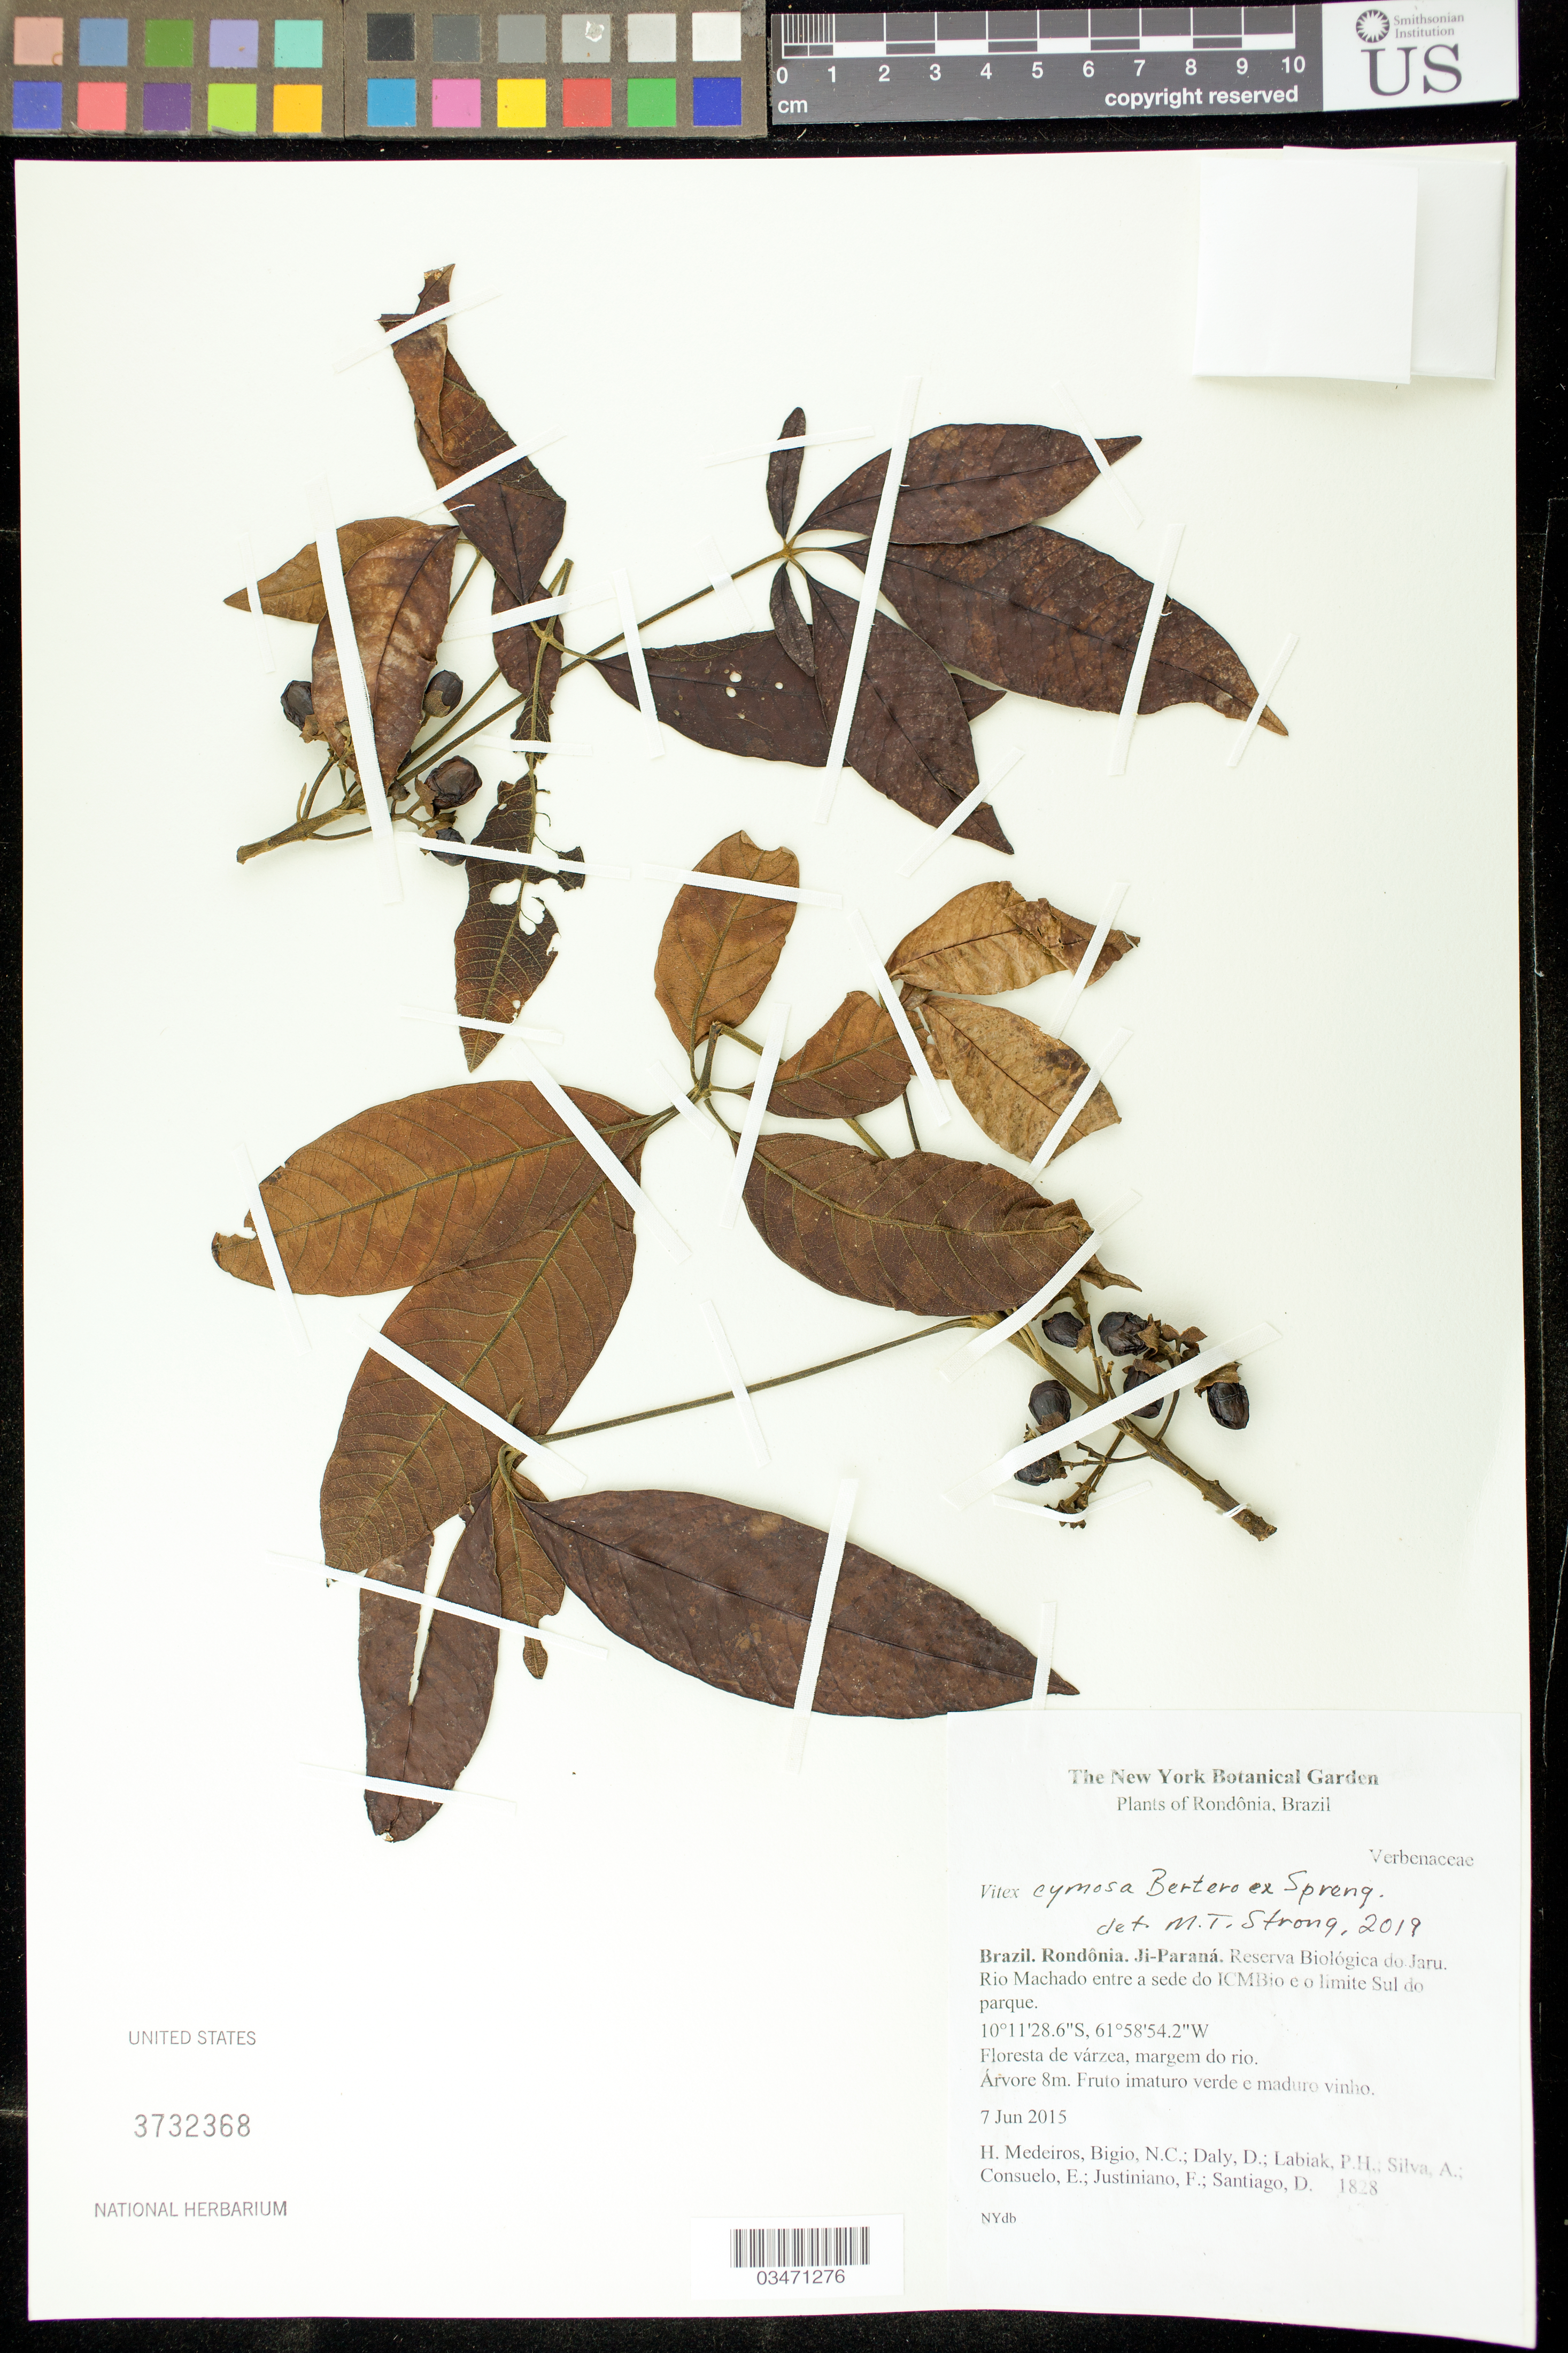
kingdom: Plantae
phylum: Tracheophyta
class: Magnoliopsida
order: Lamiales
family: Lamiaceae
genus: Vitex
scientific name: Vitex cymosa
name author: Bertero ex Spreng.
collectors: H. Medeiros, N. C. Bigio, D. Daly, P. H. Labiak, A. Silva, E. Consuelo, F. Justiniano & D. Santiago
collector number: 1828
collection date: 2015-06-07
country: Brazil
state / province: Rondônia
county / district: Ji-Paraná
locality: Reserva Biologica do Jaru. Rio Machado entre a sede do ICMBio e o limite Sul do parque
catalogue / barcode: US 3732368